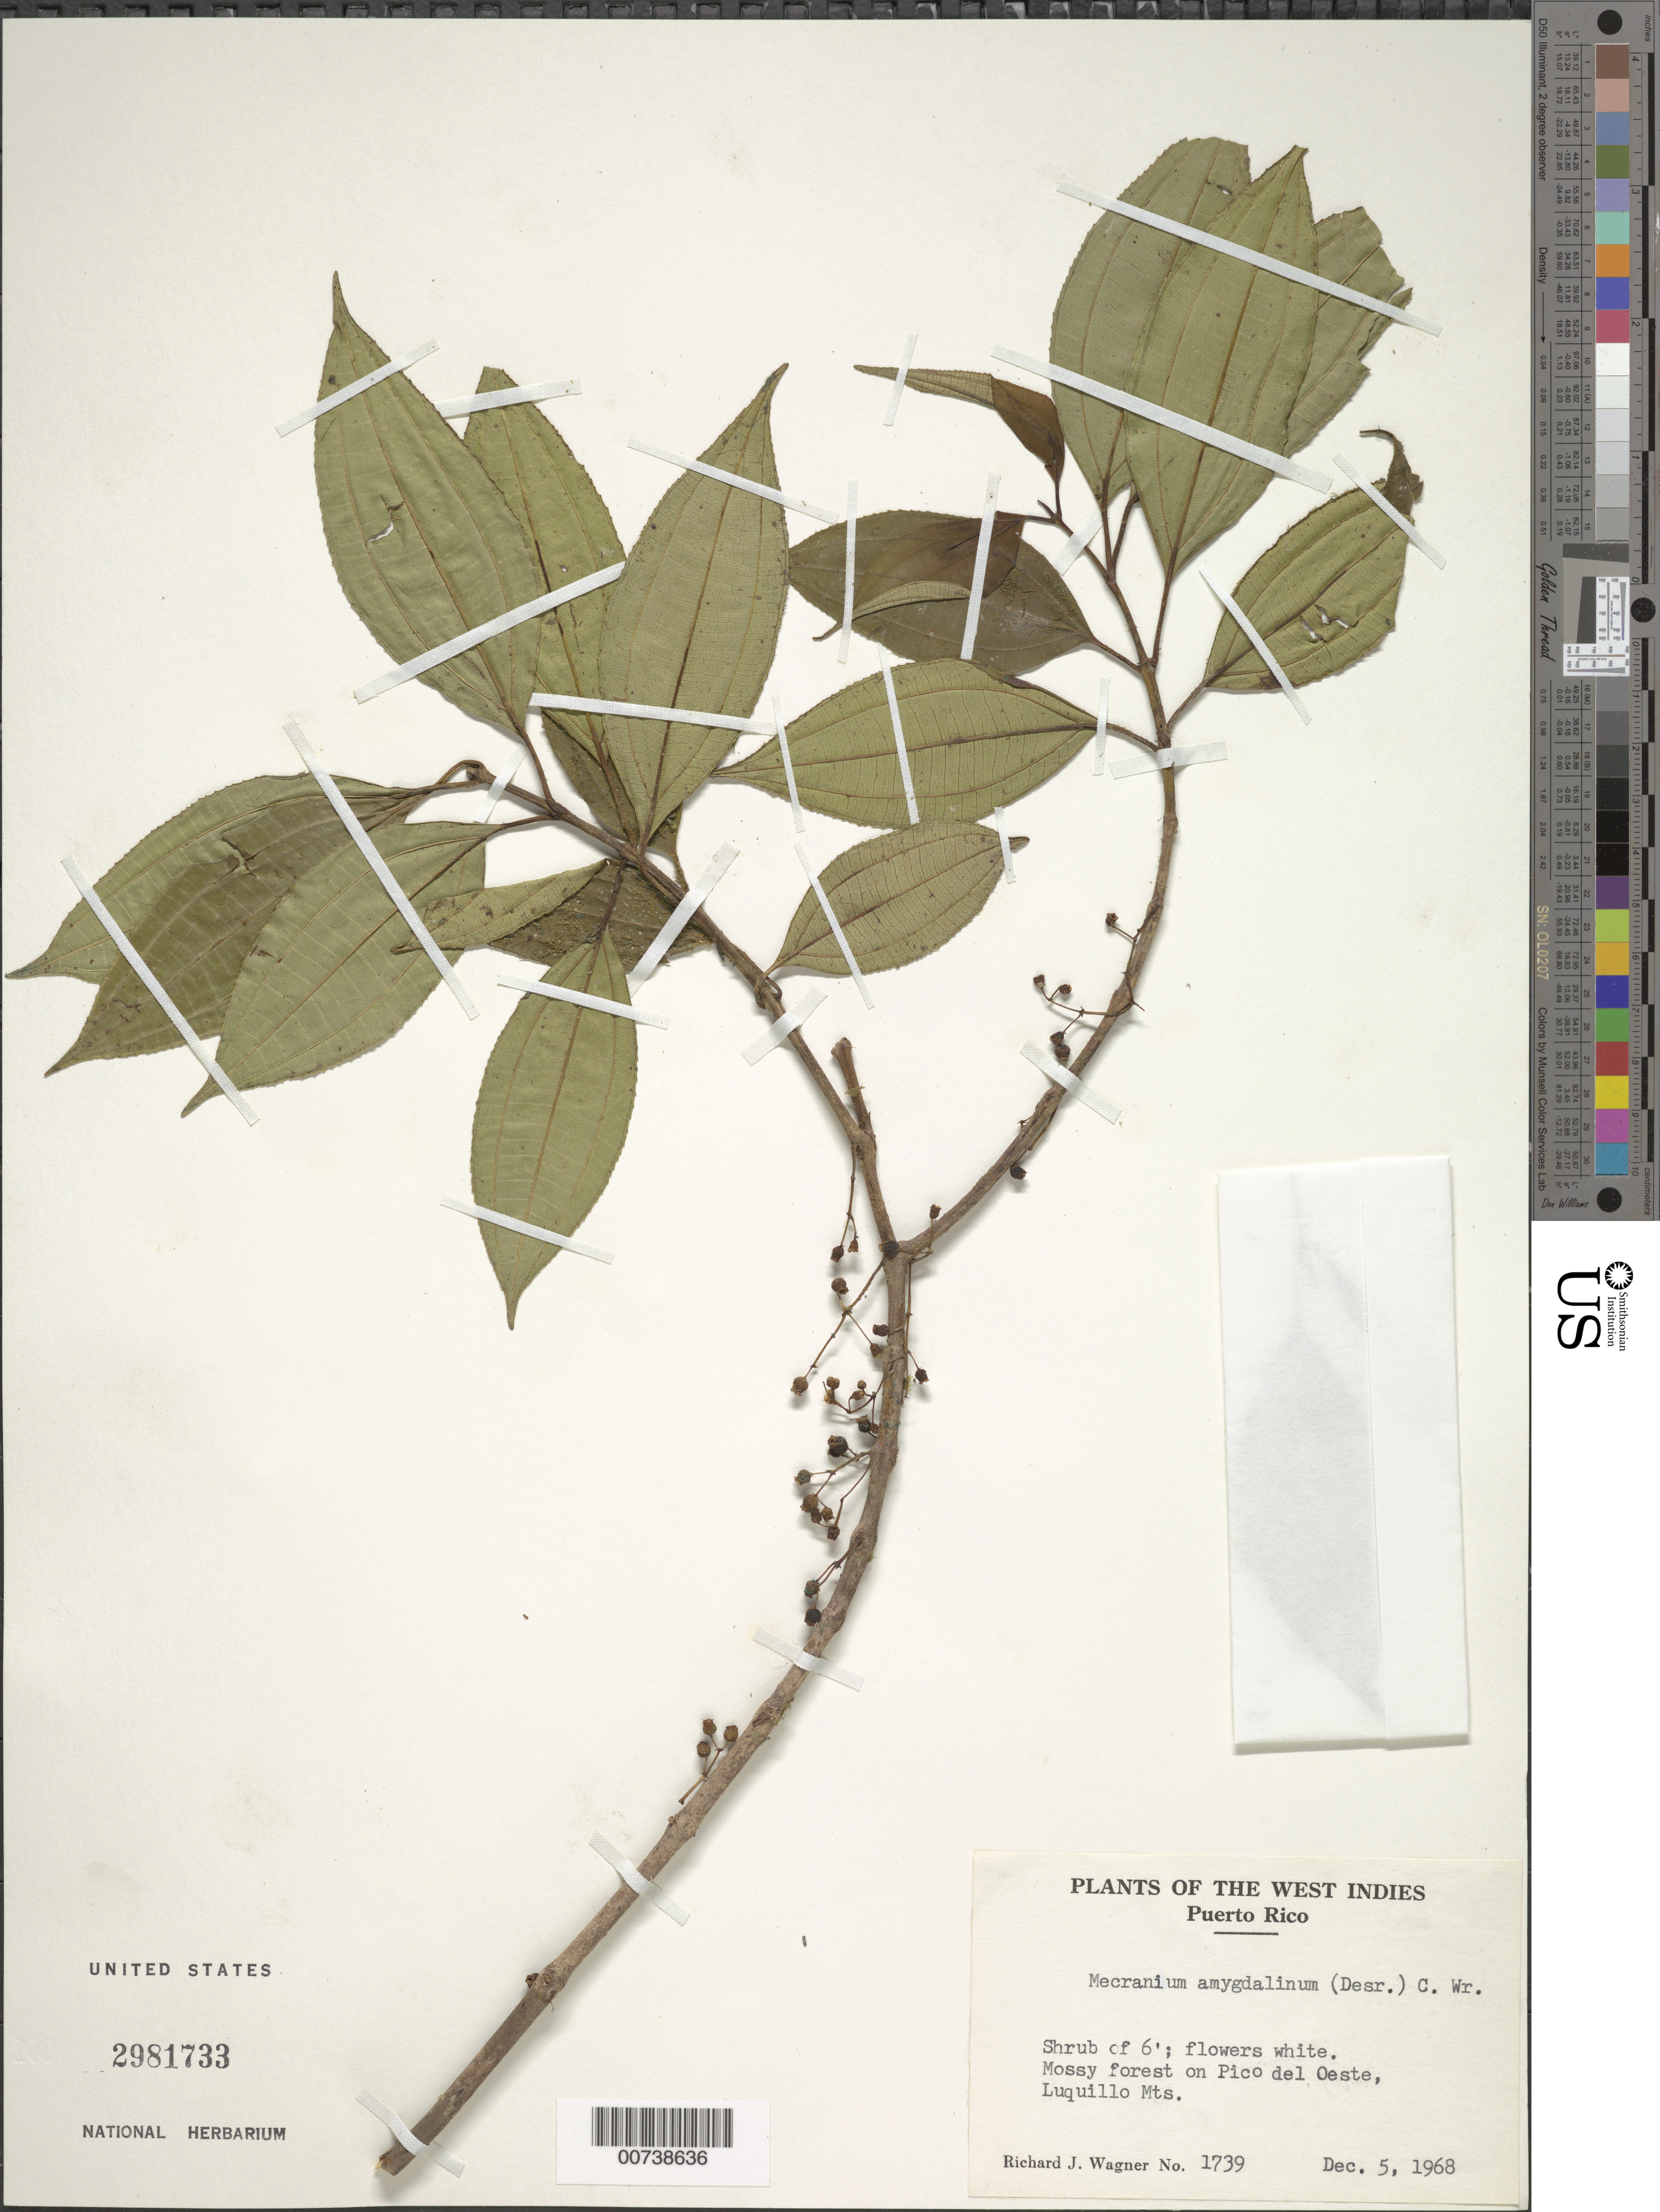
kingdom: Plantae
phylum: Tracheophyta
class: Magnoliopsida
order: Myrtales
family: Melastomataceae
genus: Mecranium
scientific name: Mecranium amygdalinum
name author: (Desr.) C. Wright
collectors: R. J. Wagner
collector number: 1739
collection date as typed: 05 Dec 1968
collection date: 1968-12-05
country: Puerto Rico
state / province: Luquillo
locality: Luquillo Mountains, Pico del Este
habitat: Mossy forest on Pico del Este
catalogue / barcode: US 2981733